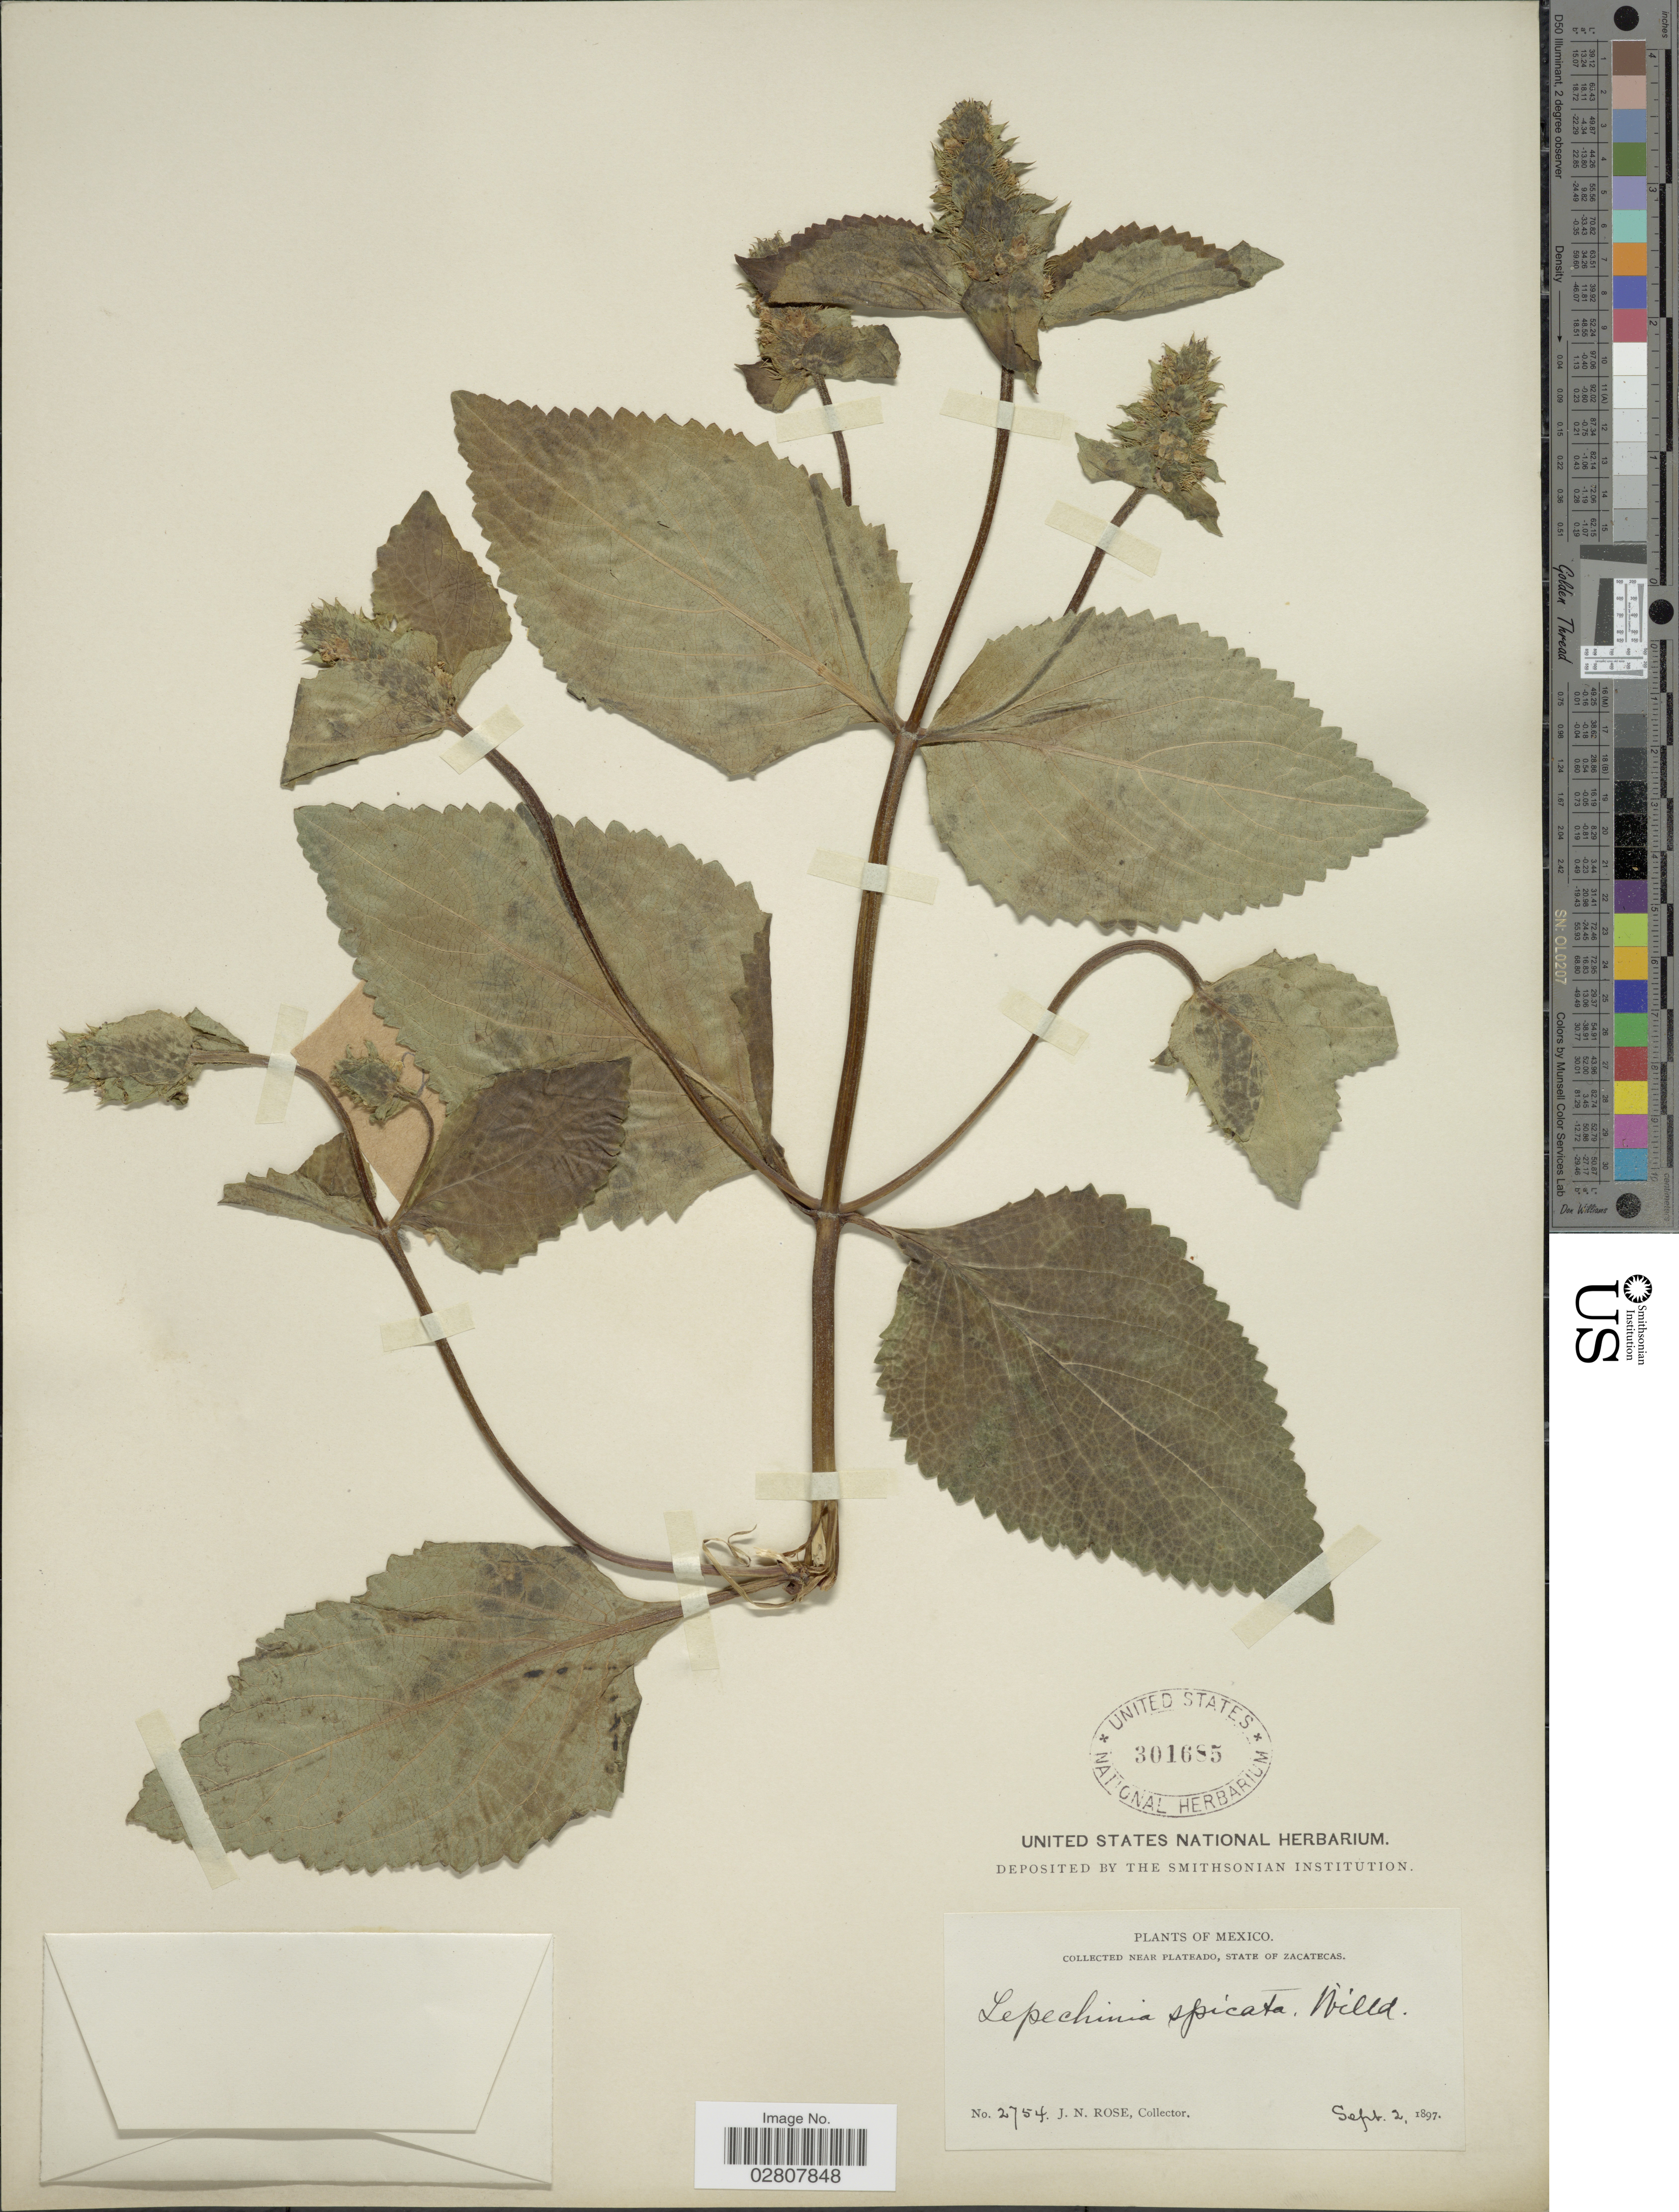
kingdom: Plantae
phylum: Tracheophyta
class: Magnoliopsida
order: Lamiales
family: Lamiaceae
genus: Lepechinia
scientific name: Lepechinia caulescens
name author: (Ortega) Epling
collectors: J. N. Rose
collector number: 2754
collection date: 1897-09-02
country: Mexico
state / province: Zacatecas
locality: Near Plateado.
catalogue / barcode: US 301685